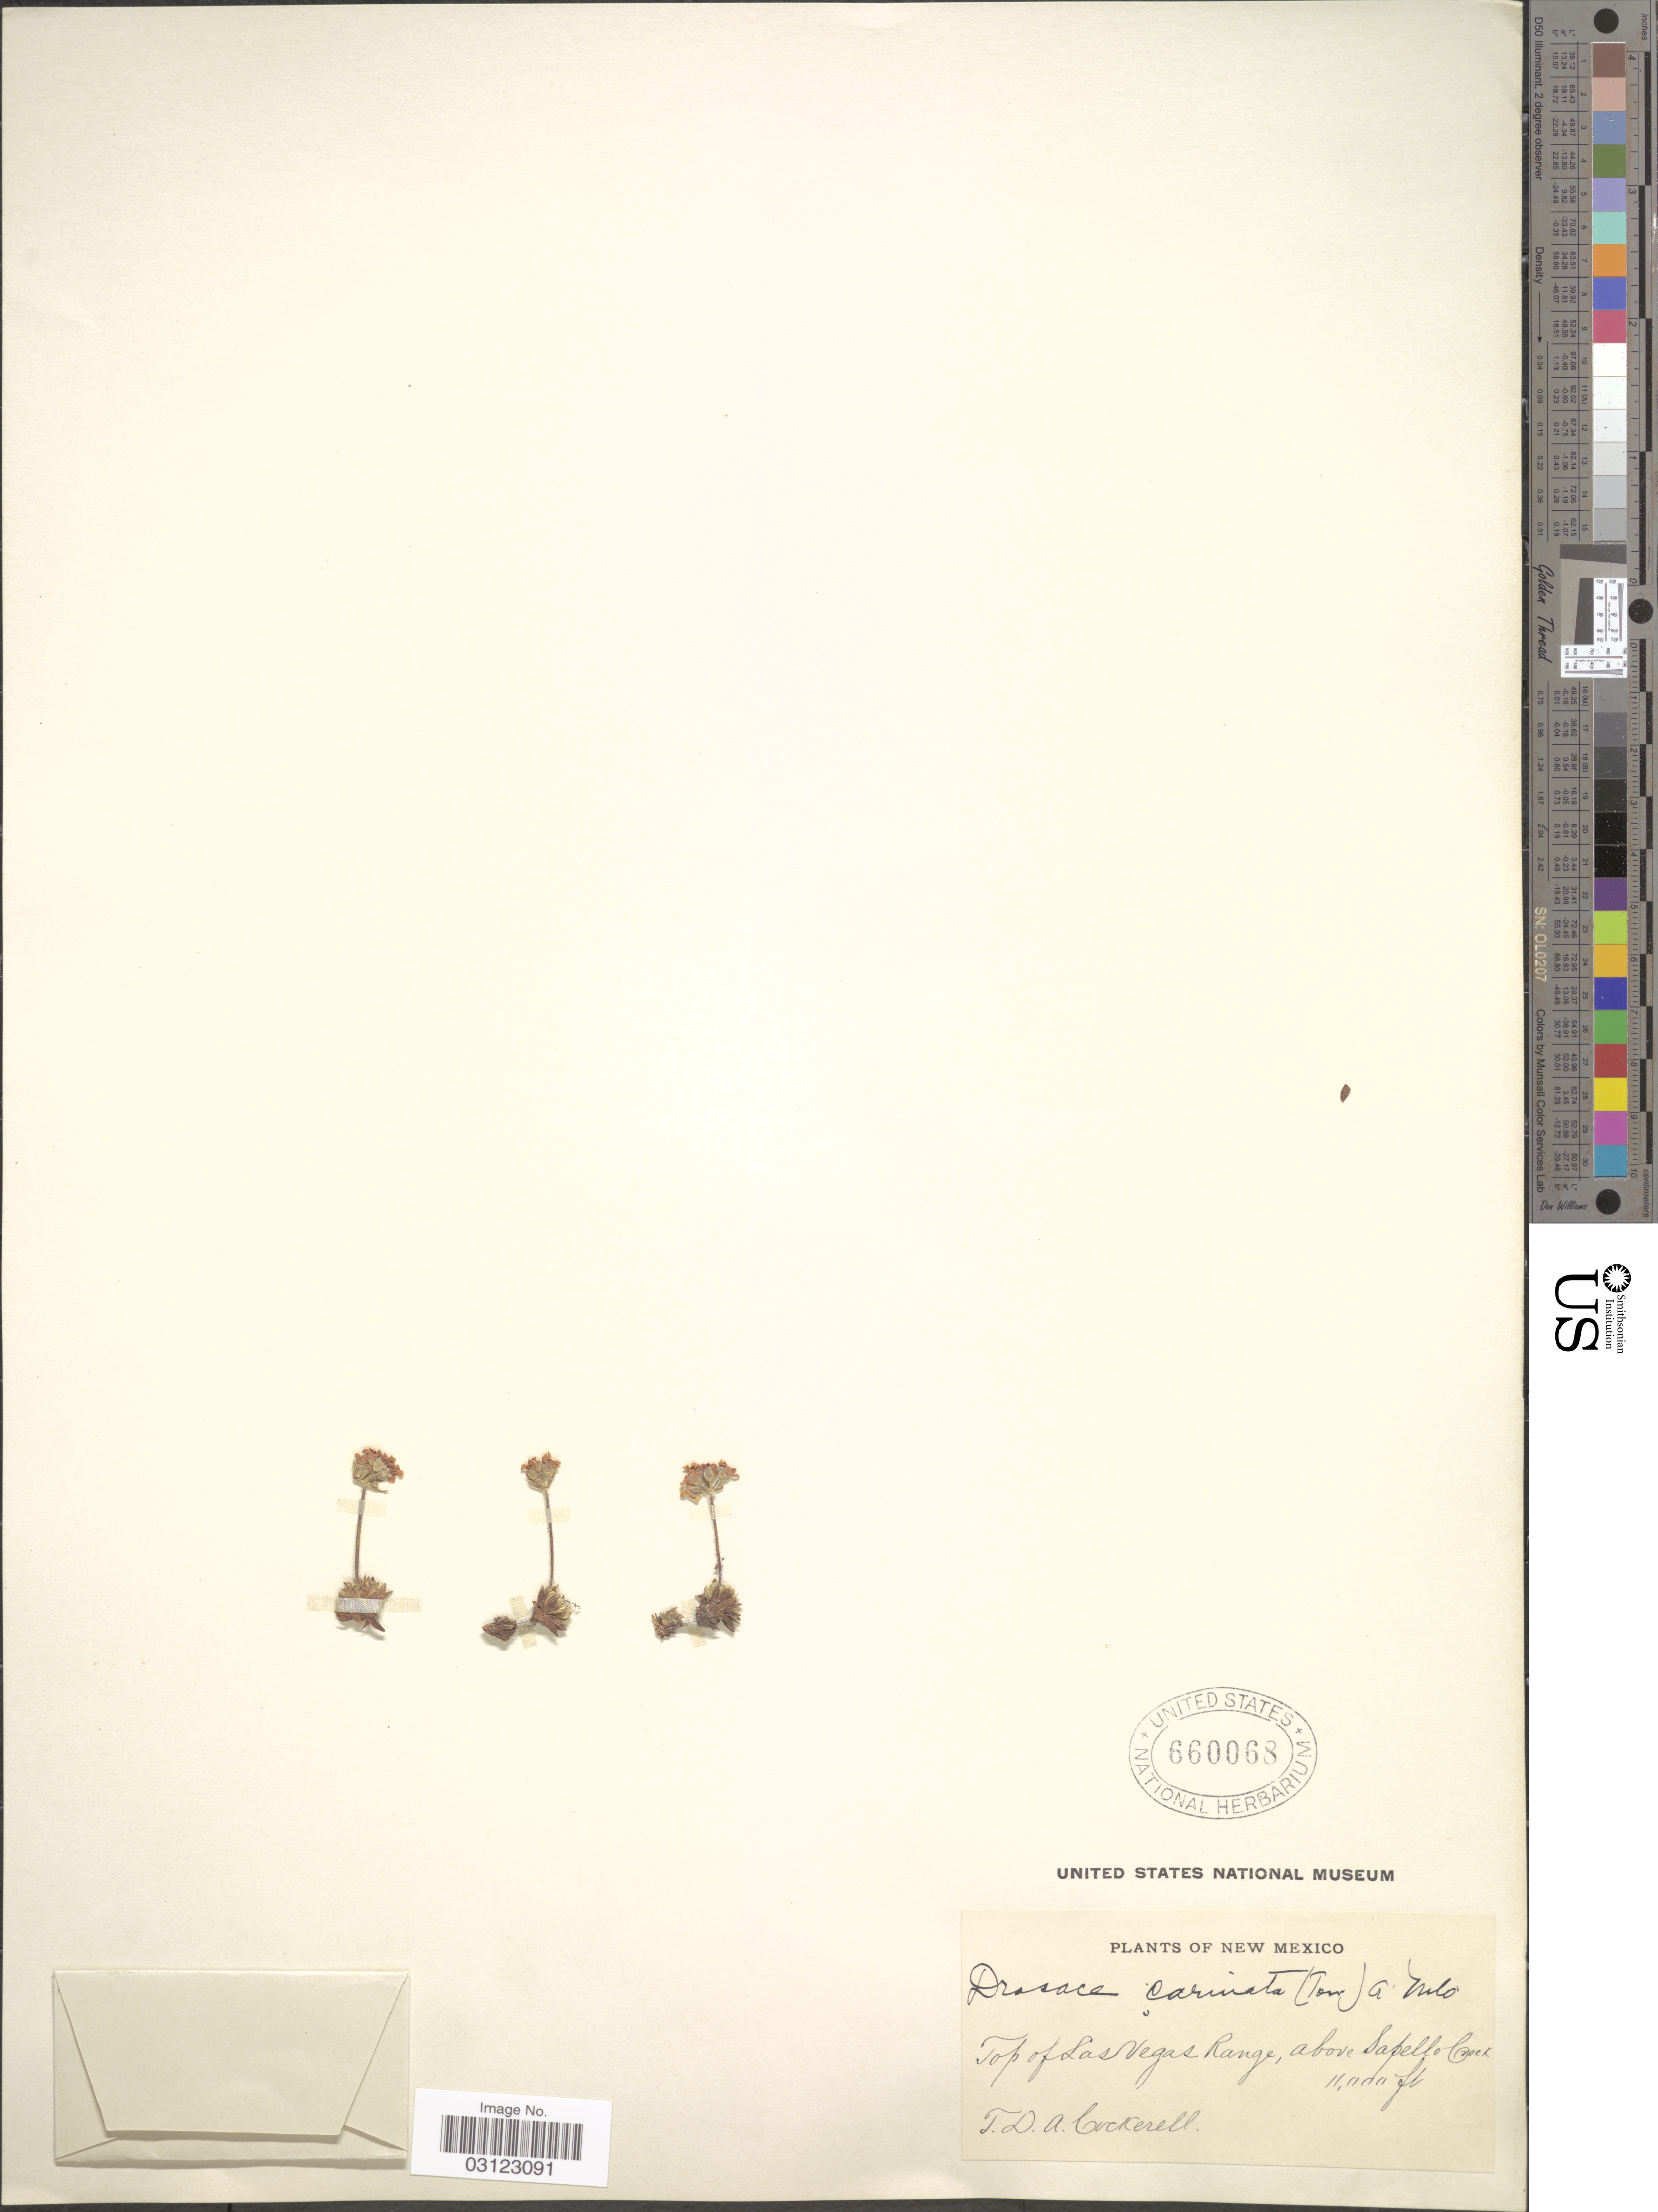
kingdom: Plantae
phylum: Tracheophyta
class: Magnoliopsida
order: Ericales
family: Primulaceae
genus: Androsace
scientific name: Androsace carinata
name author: Torr.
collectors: J. Cockerell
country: United States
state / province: New Mexico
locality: Top of Las Vegas Range, above Sapello Creek.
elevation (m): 3353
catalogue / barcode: US 660068